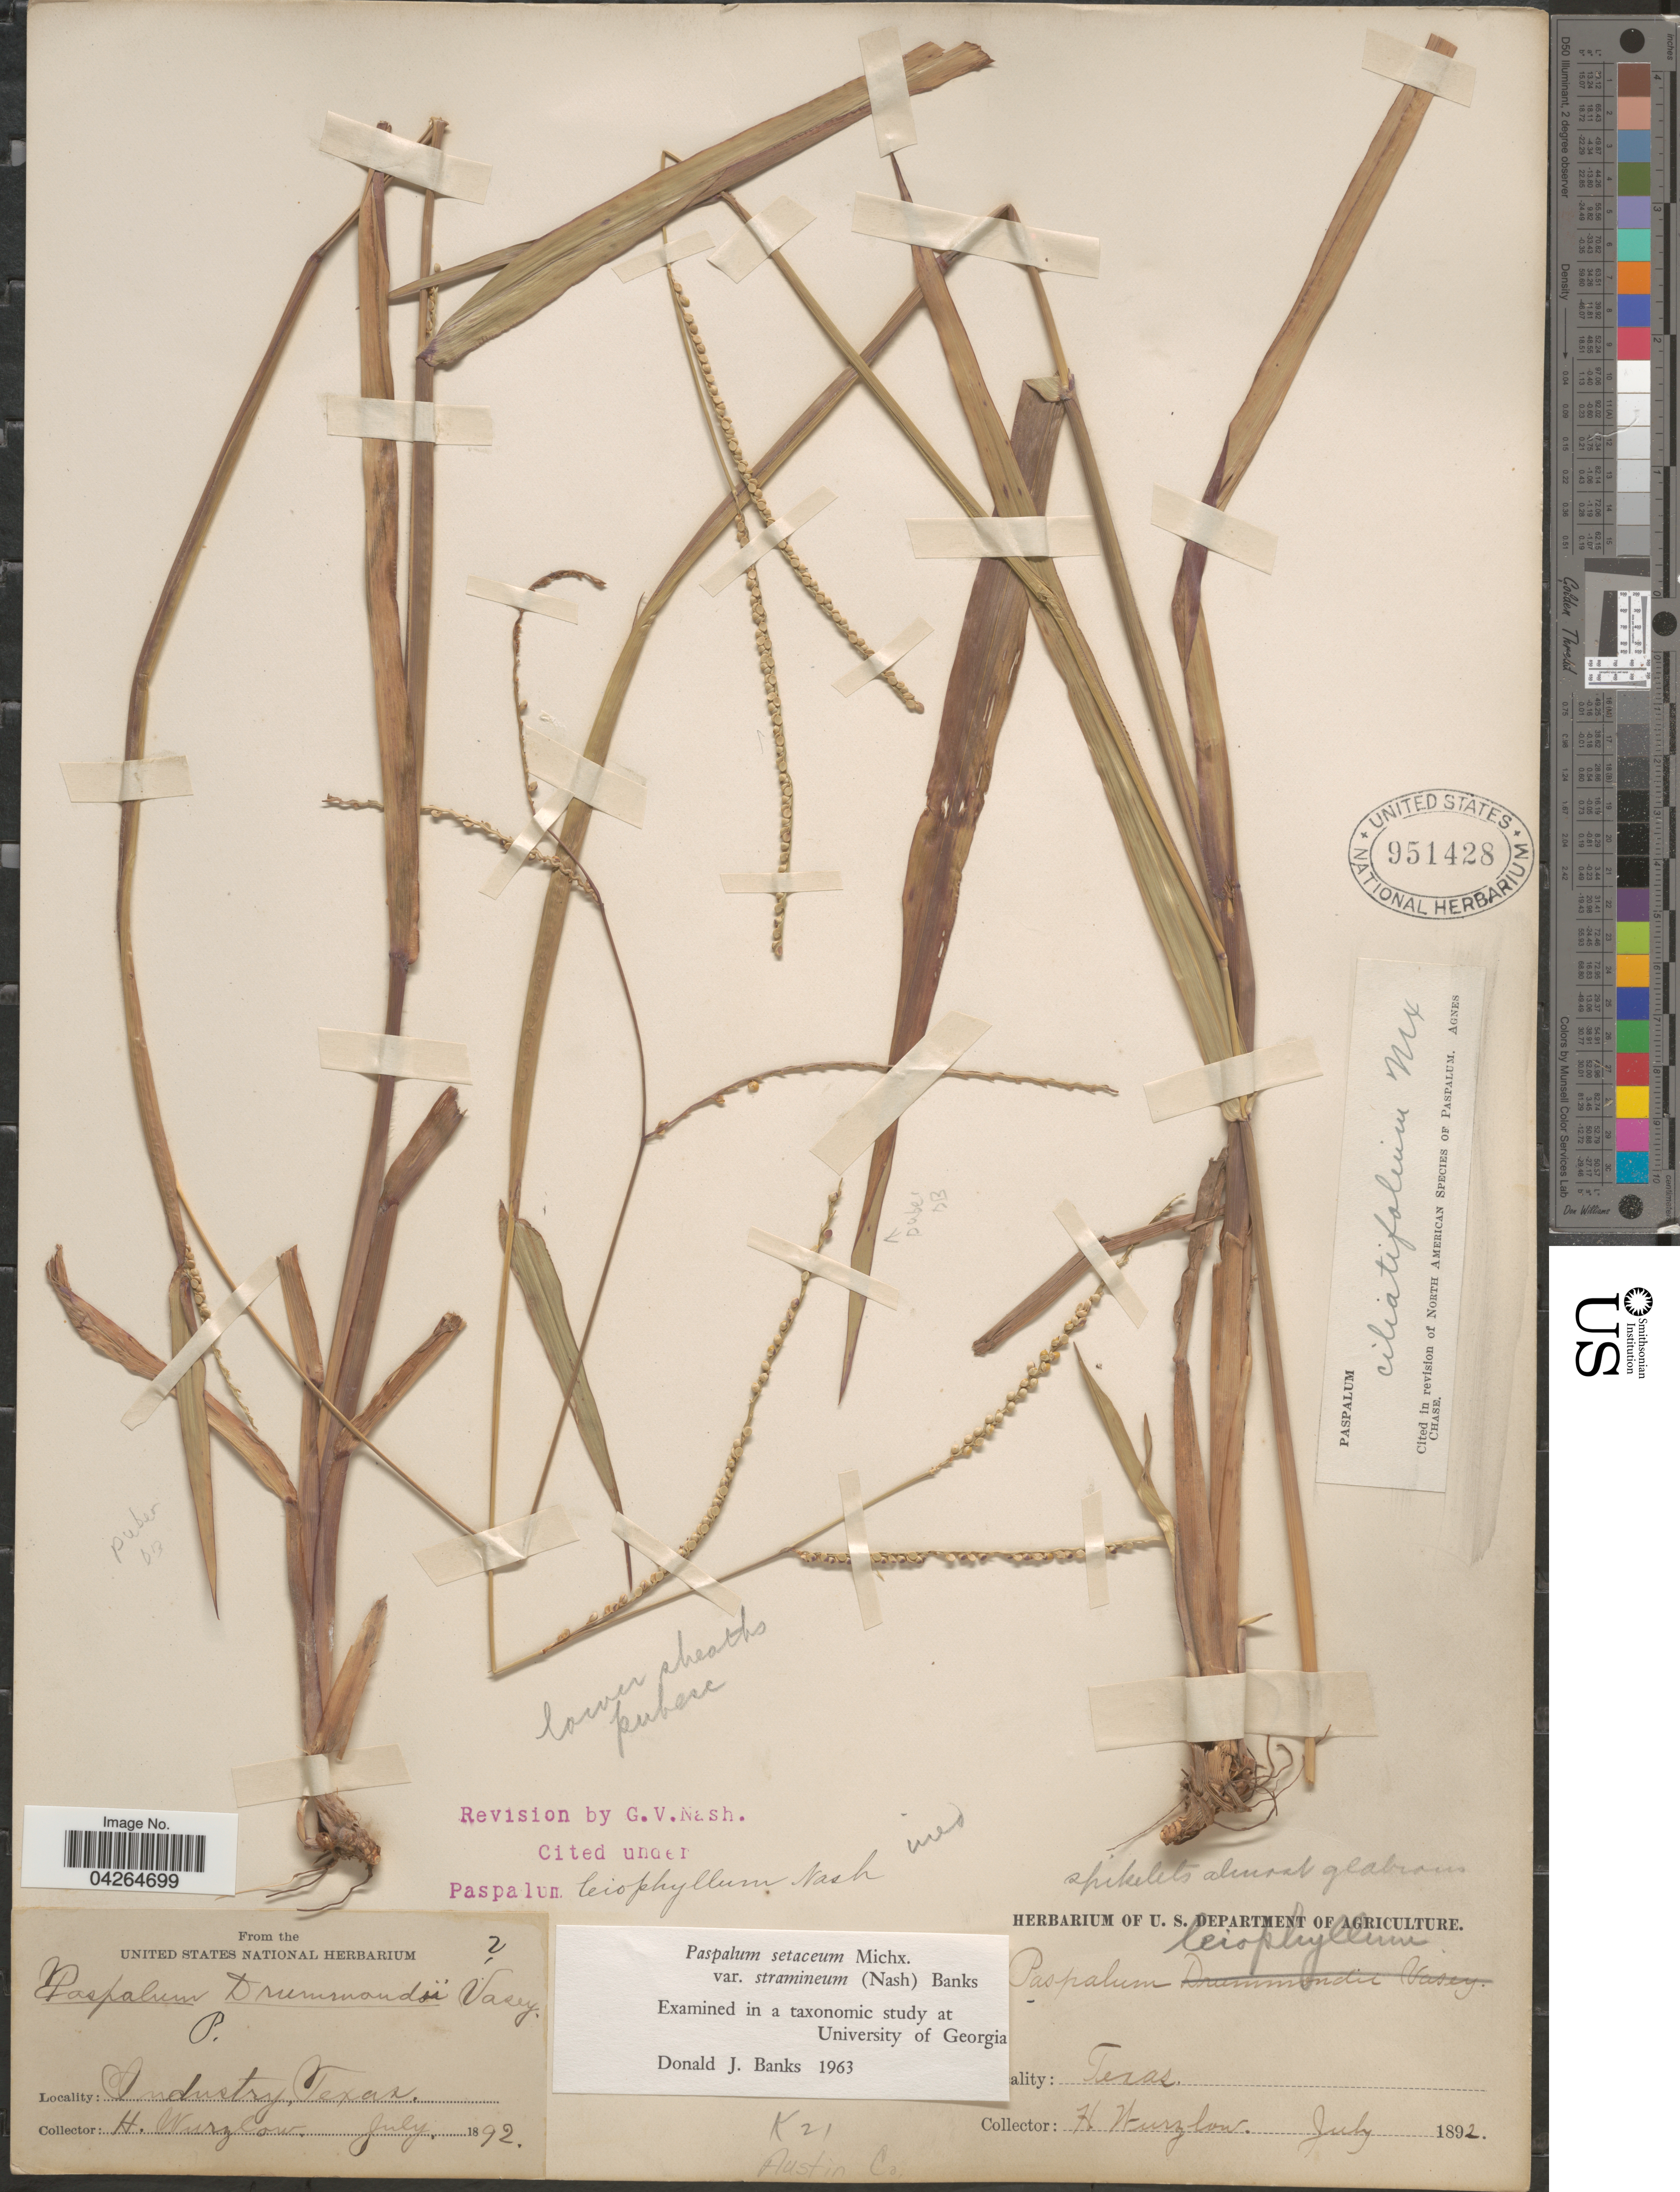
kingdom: Plantae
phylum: Tracheophyta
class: Liliopsida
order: Poales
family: Poaceae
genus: Paspalum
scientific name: Paspalum setaceum var. stramineum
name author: (Nash) D.J. Banks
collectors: H. Wurzlow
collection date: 1892-07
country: United States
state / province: Texas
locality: Industry. Austin Co.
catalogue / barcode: US 951428